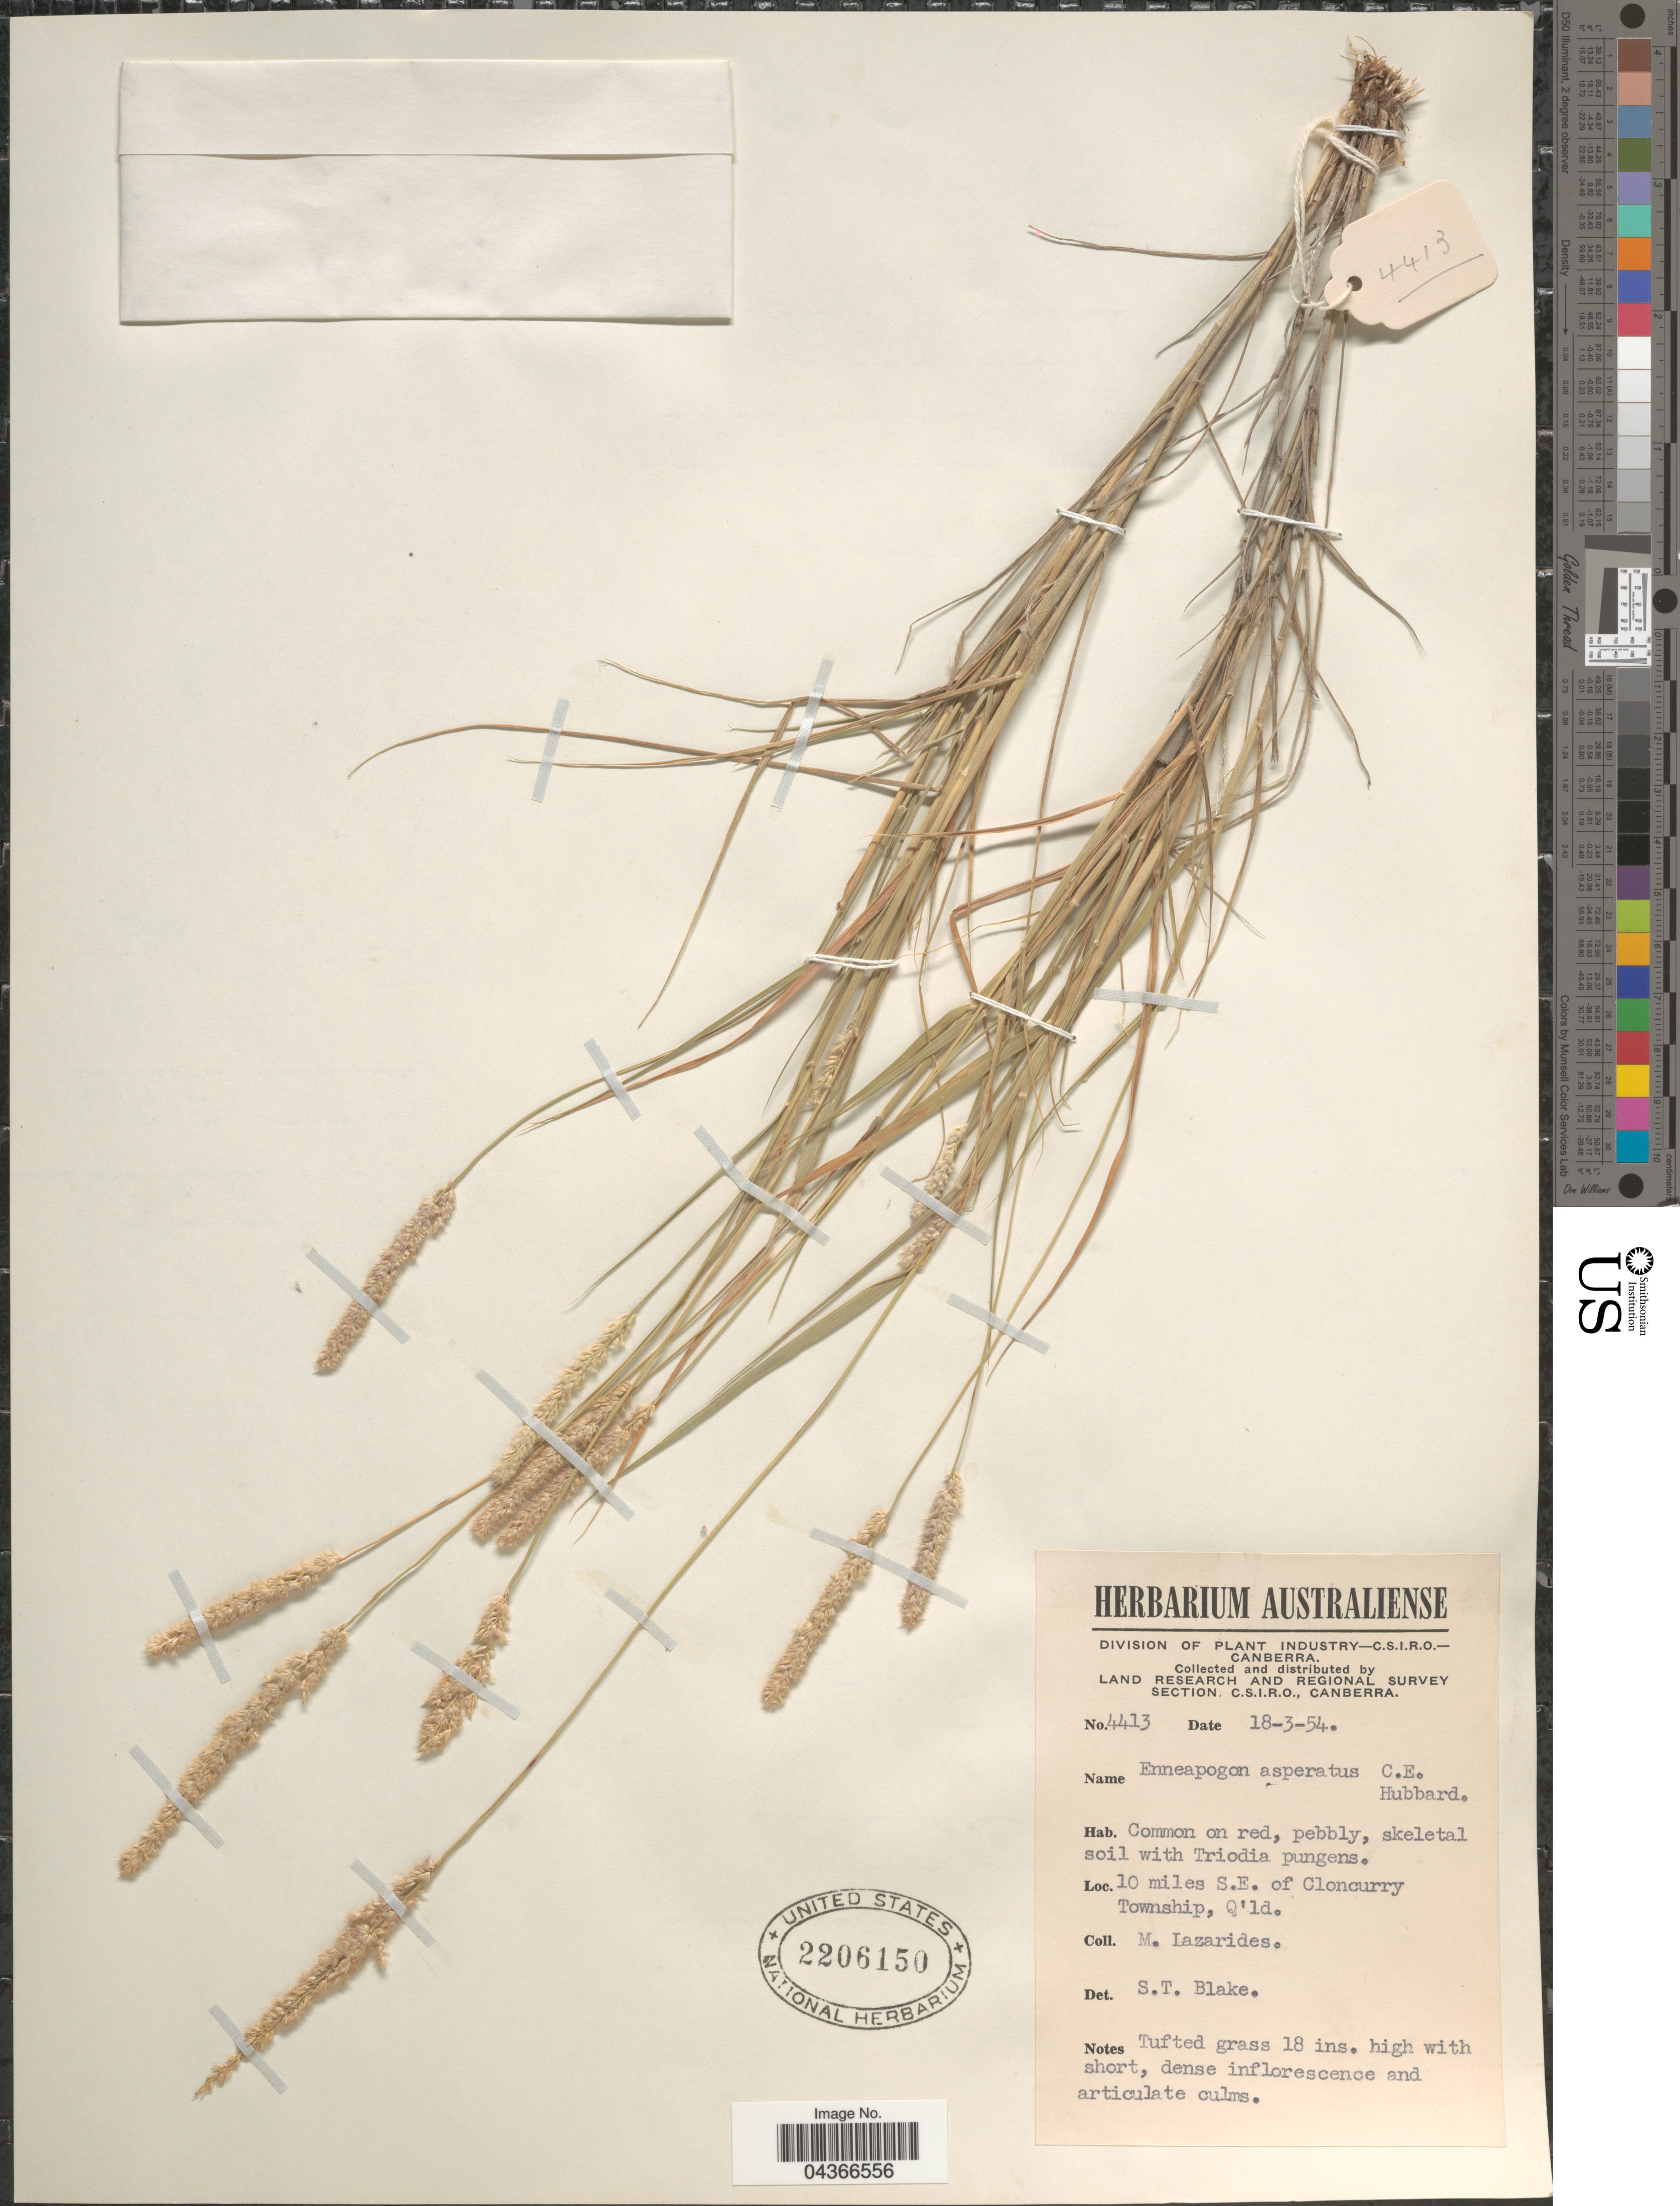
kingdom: Plantae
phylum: Tracheophyta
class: Liliopsida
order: Poales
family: Poaceae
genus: Enneapogon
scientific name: Enneapogon asperatus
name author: C.E. Hubb.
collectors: M. Lazarides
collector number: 4413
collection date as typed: Transcribed d/m/y: 18/3/54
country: Australia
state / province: Queensland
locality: Land Research and Regional Survey Section. 10 miles S.E. of Cloncurry Township.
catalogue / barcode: US 2206150